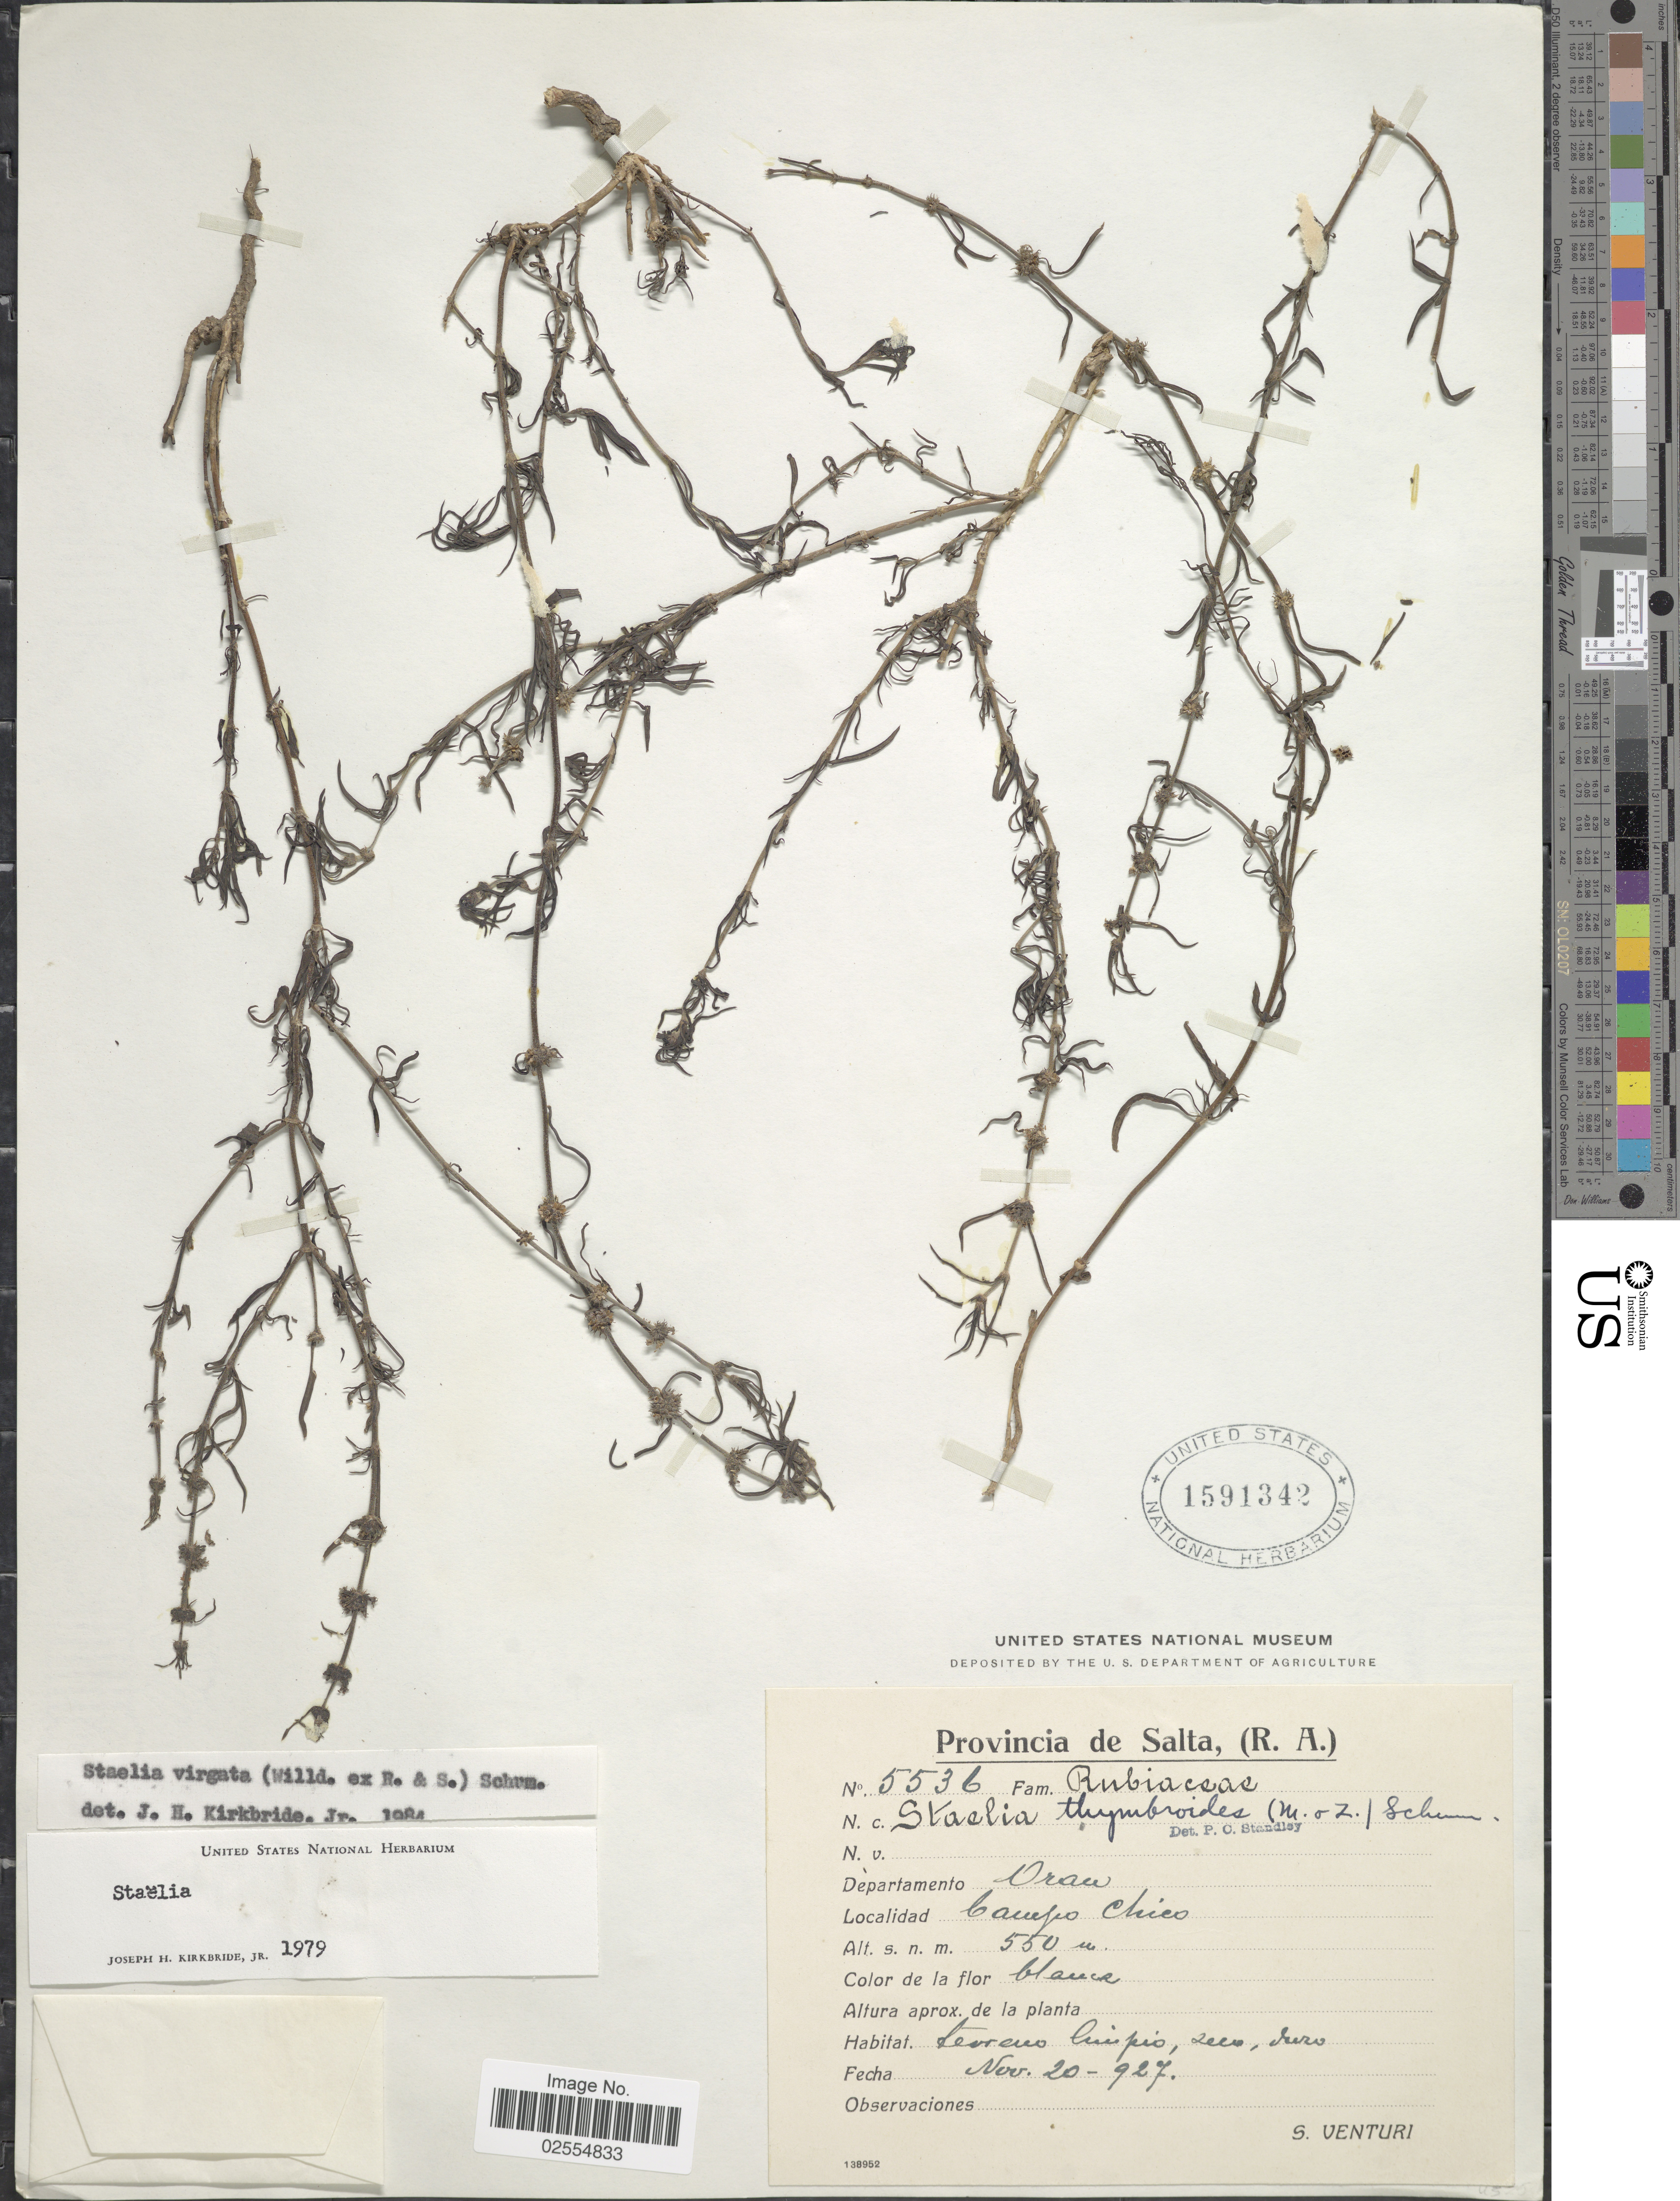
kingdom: Plantae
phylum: Tracheophyta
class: Magnoliopsida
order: Gentianales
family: Rubiaceae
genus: Staelia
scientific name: Staelia virgata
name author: (Link ex Roem. & Schult.) K. Schum.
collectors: S. Venturi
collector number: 5536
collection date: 1927-11-20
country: Argentina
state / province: Salta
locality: Departamento Oran. Campo Chico.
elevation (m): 550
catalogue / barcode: US 1591342